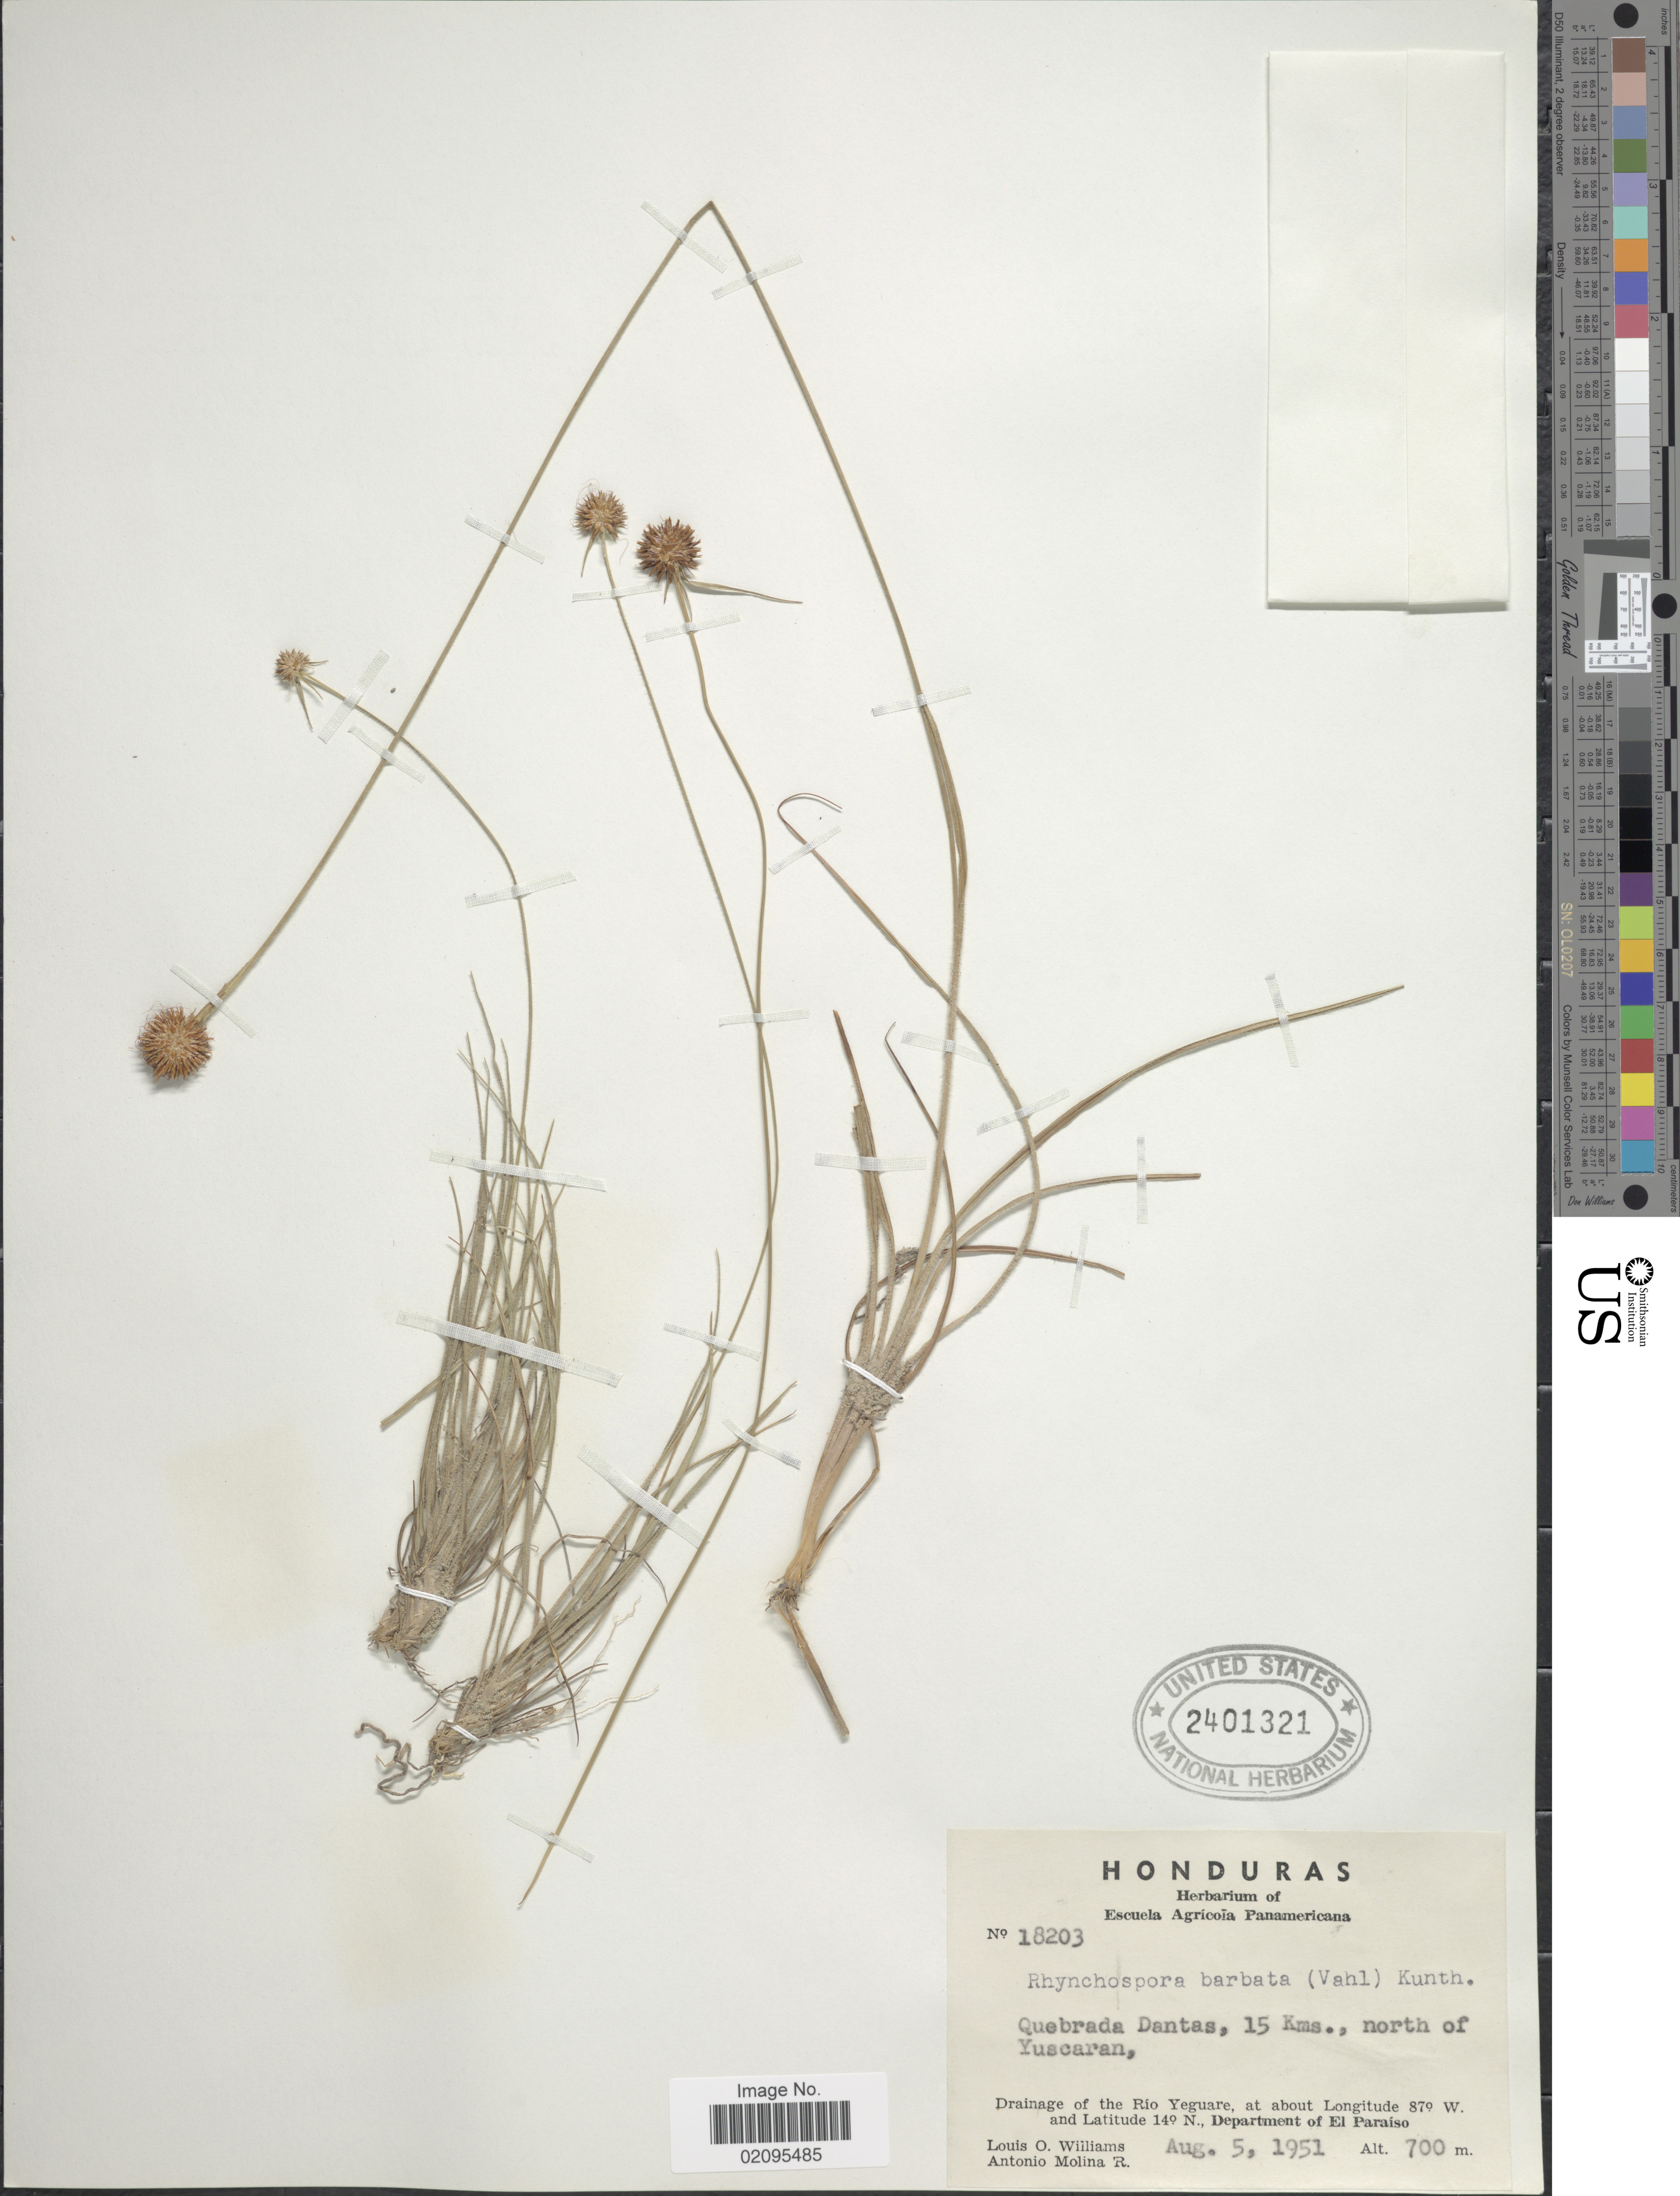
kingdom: Plantae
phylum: Tracheophyta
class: Liliopsida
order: Poales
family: Cyperaceae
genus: Rhynchospora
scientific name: Rhynchospora barbata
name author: (Vahl) Kunth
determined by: Alves, K.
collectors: L. O. Williams & A. Molina R.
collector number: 18203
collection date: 1951-08-05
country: Honduras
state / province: El Paraíso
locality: Quebrada Dantes, 15 kms., north of Yuscaran, drainage of the Rio Yeguare.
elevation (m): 700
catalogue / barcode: US 2401321